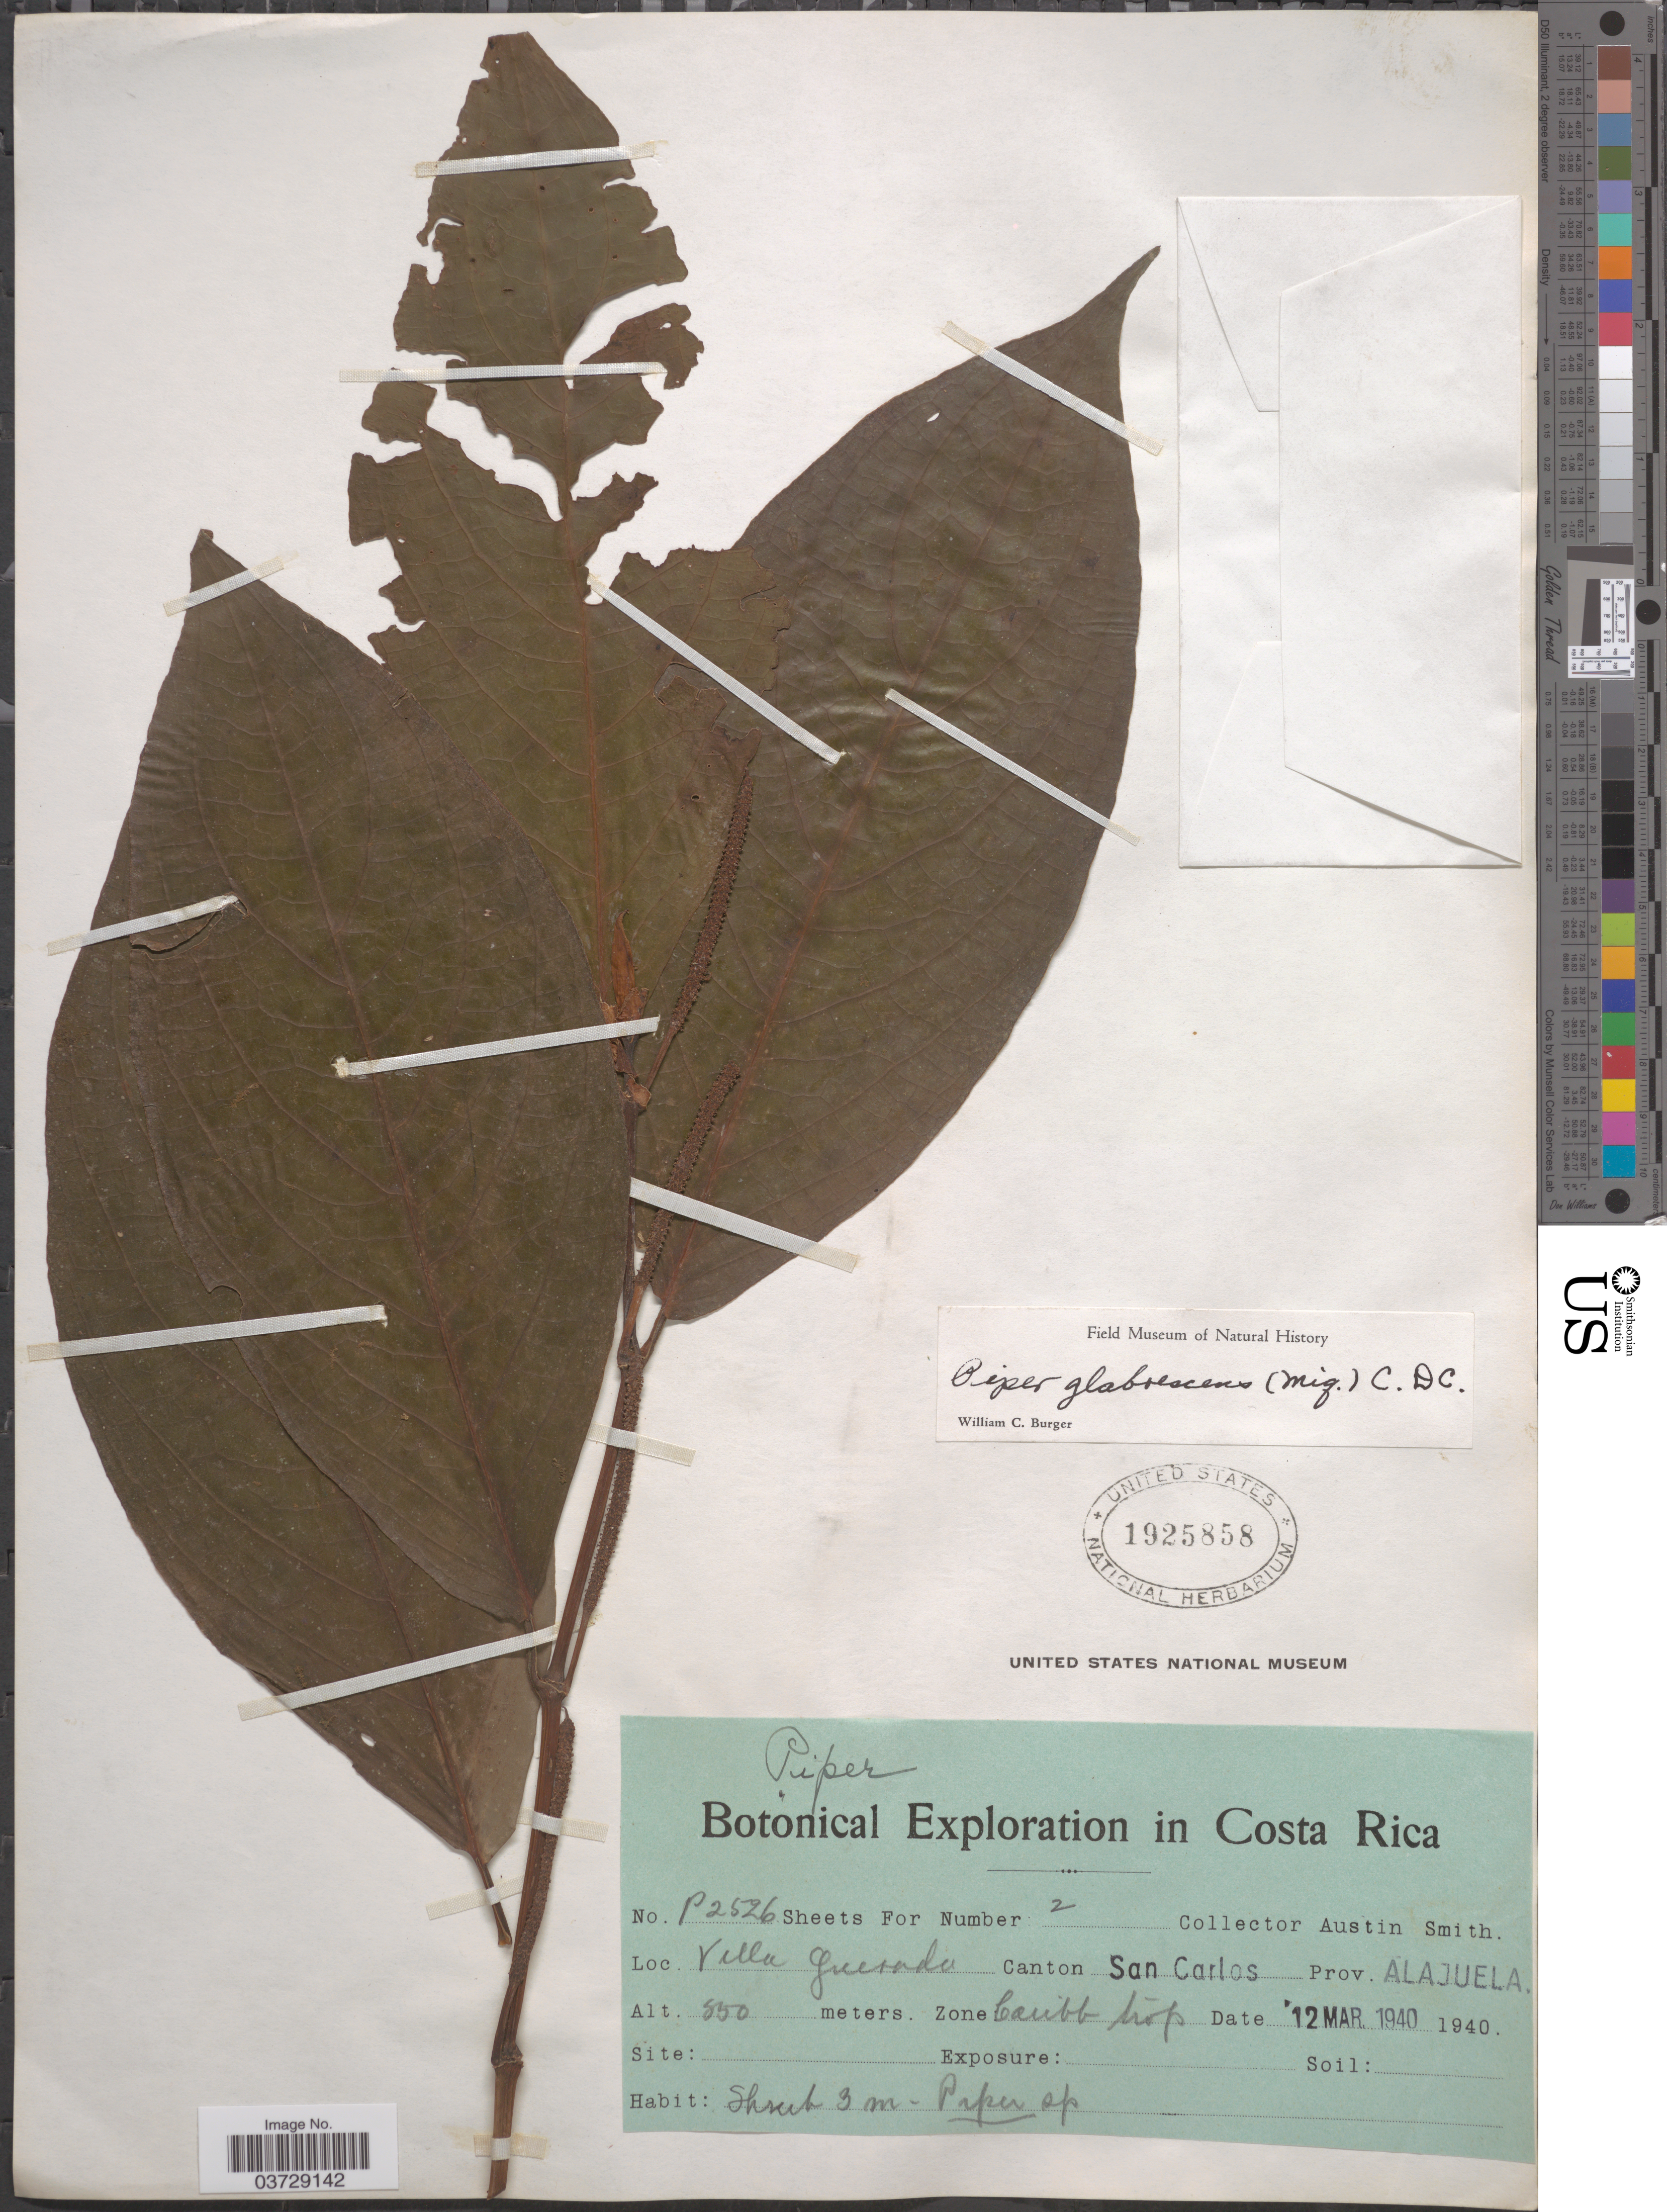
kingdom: Plantae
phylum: Tracheophyta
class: Magnoliopsida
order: Piperales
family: Piperaceae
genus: Piper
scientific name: Piper glabrescens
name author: (Miq.) C. DC.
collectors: Aust P. Smith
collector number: P2526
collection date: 1940-03-12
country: Costa Rica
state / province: Alajuela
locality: Villa Quesada, Canton San Carlos.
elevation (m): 550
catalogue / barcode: US 1925858